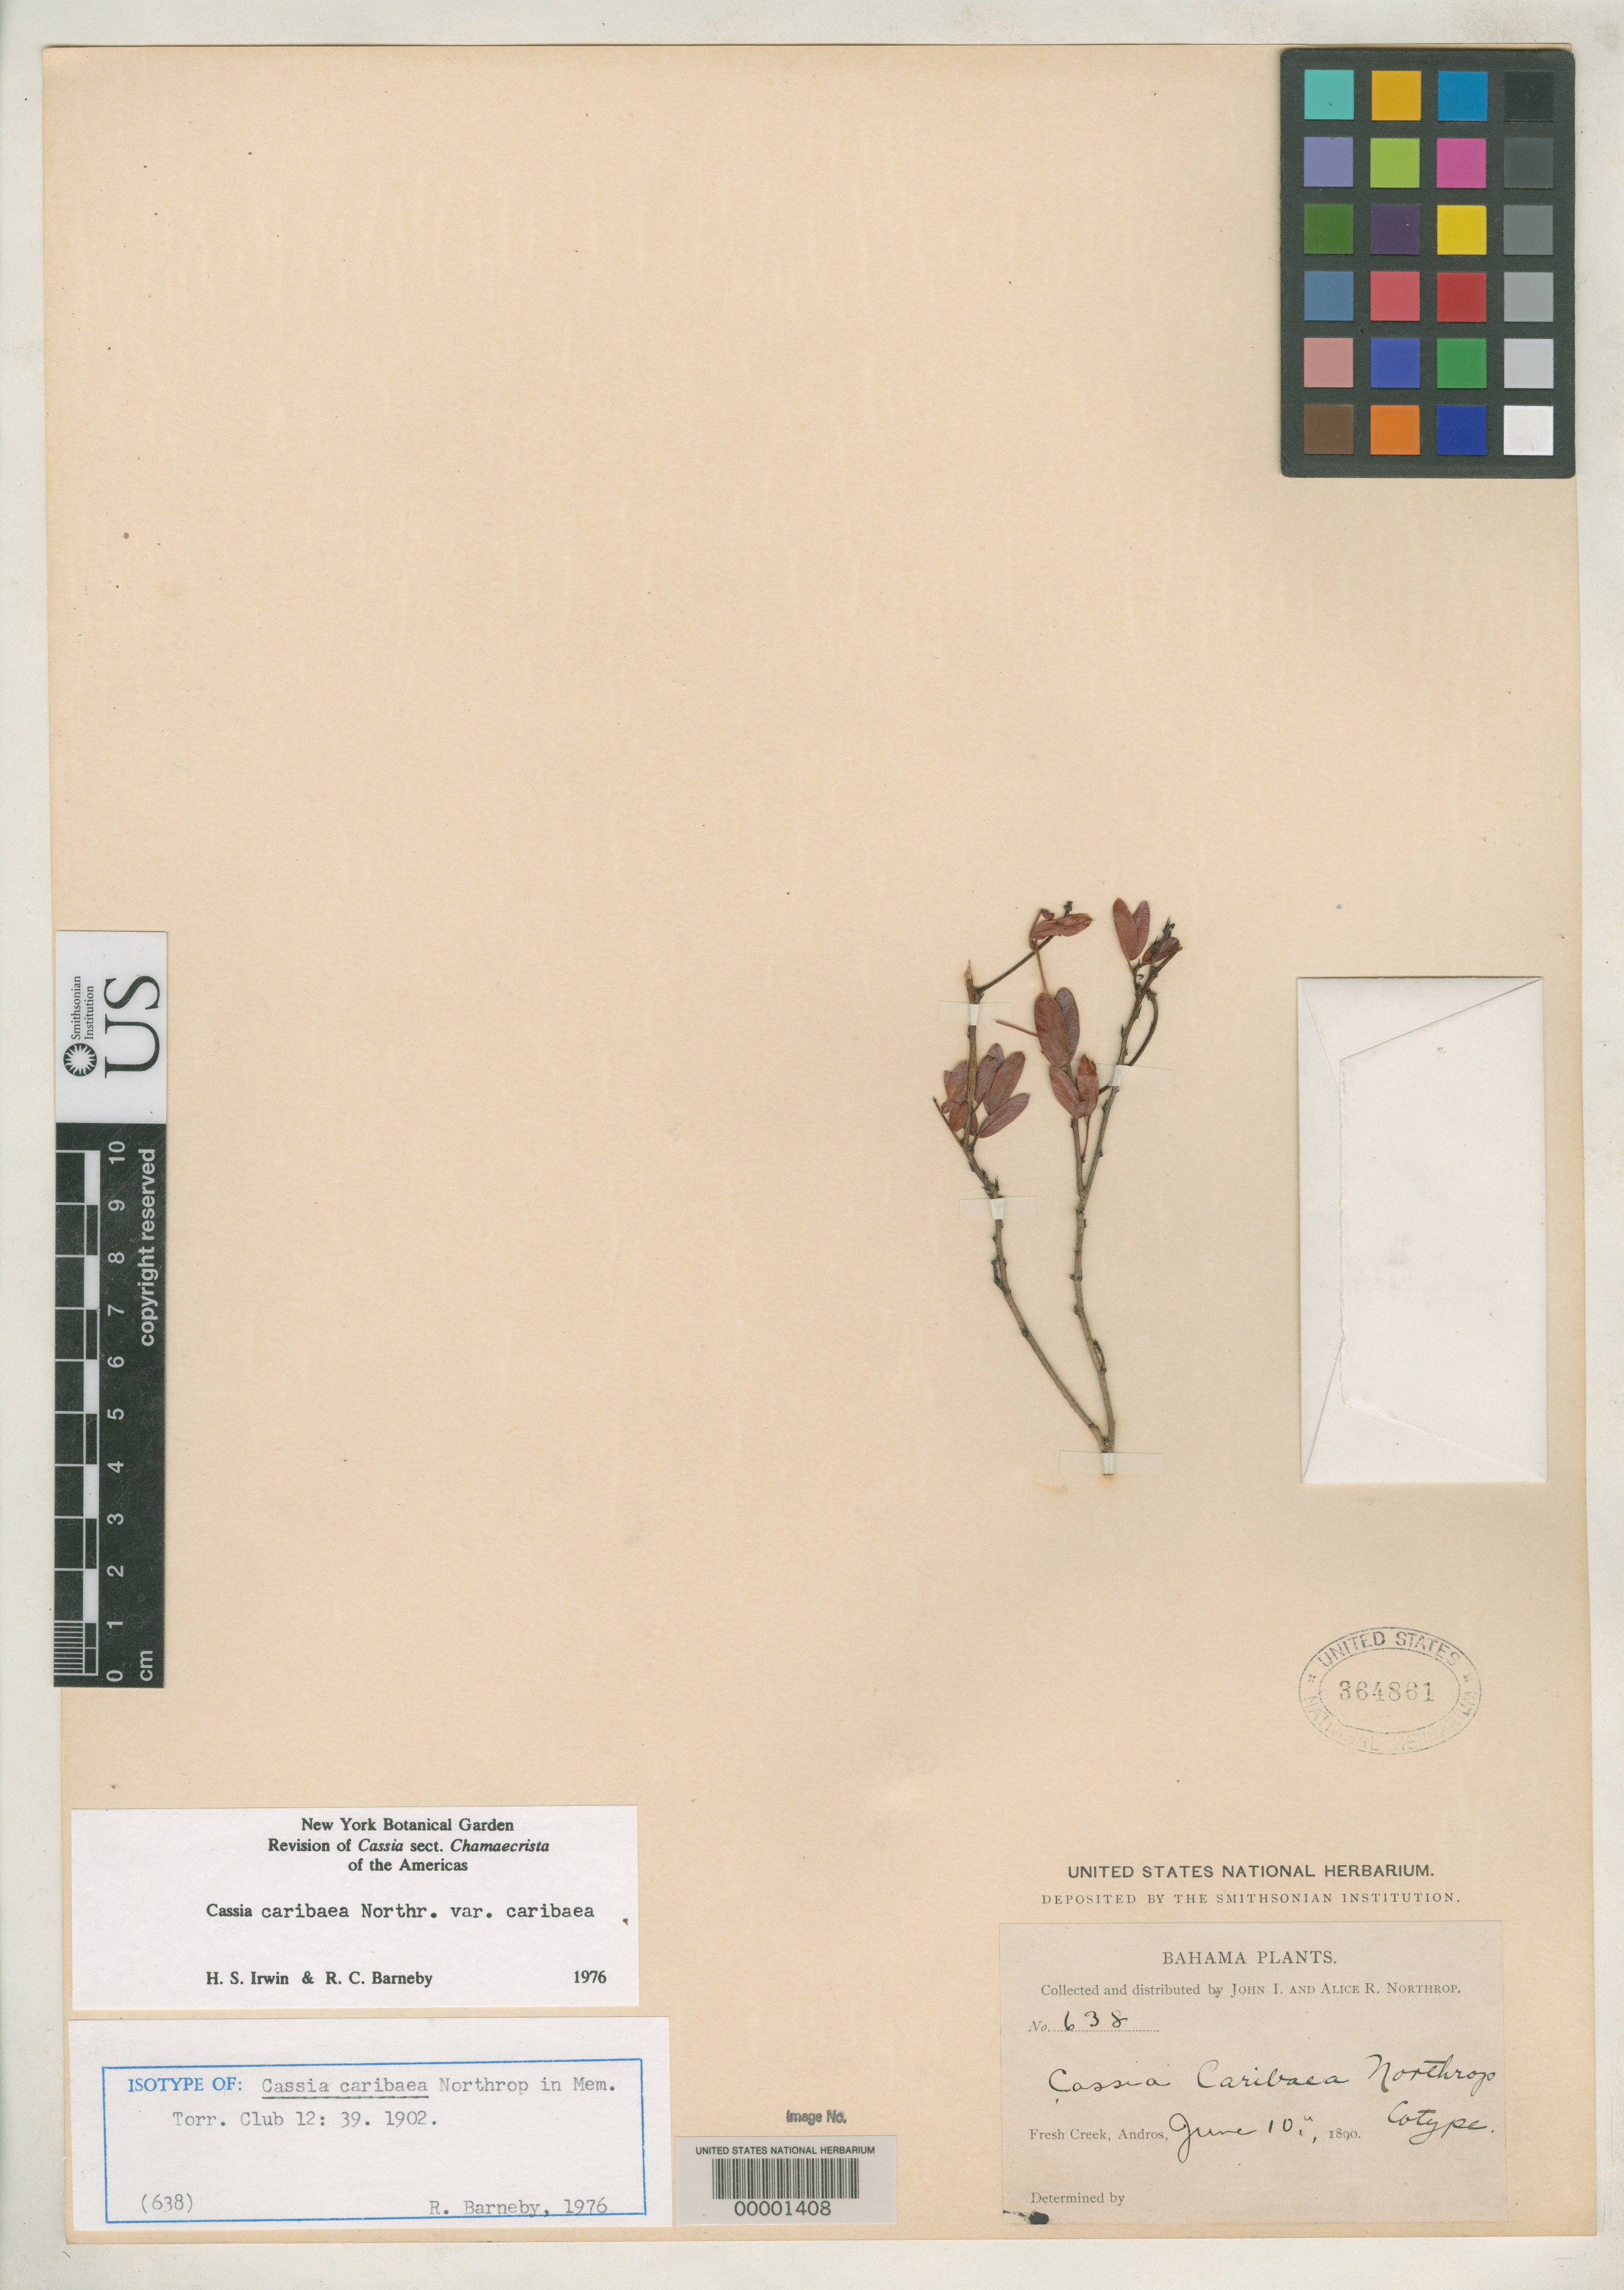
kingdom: Plantae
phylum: Tracheophyta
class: Magnoliopsida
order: Fabales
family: Fabaceae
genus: Cassia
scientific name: Cassia caribaea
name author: Northr.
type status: Isotype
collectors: J. Northrop & A. B. Northrop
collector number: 638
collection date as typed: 10 Jun 1890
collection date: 1890-06-10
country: Bahamas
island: Andros Island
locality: Fresh Creek.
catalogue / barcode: US 364861